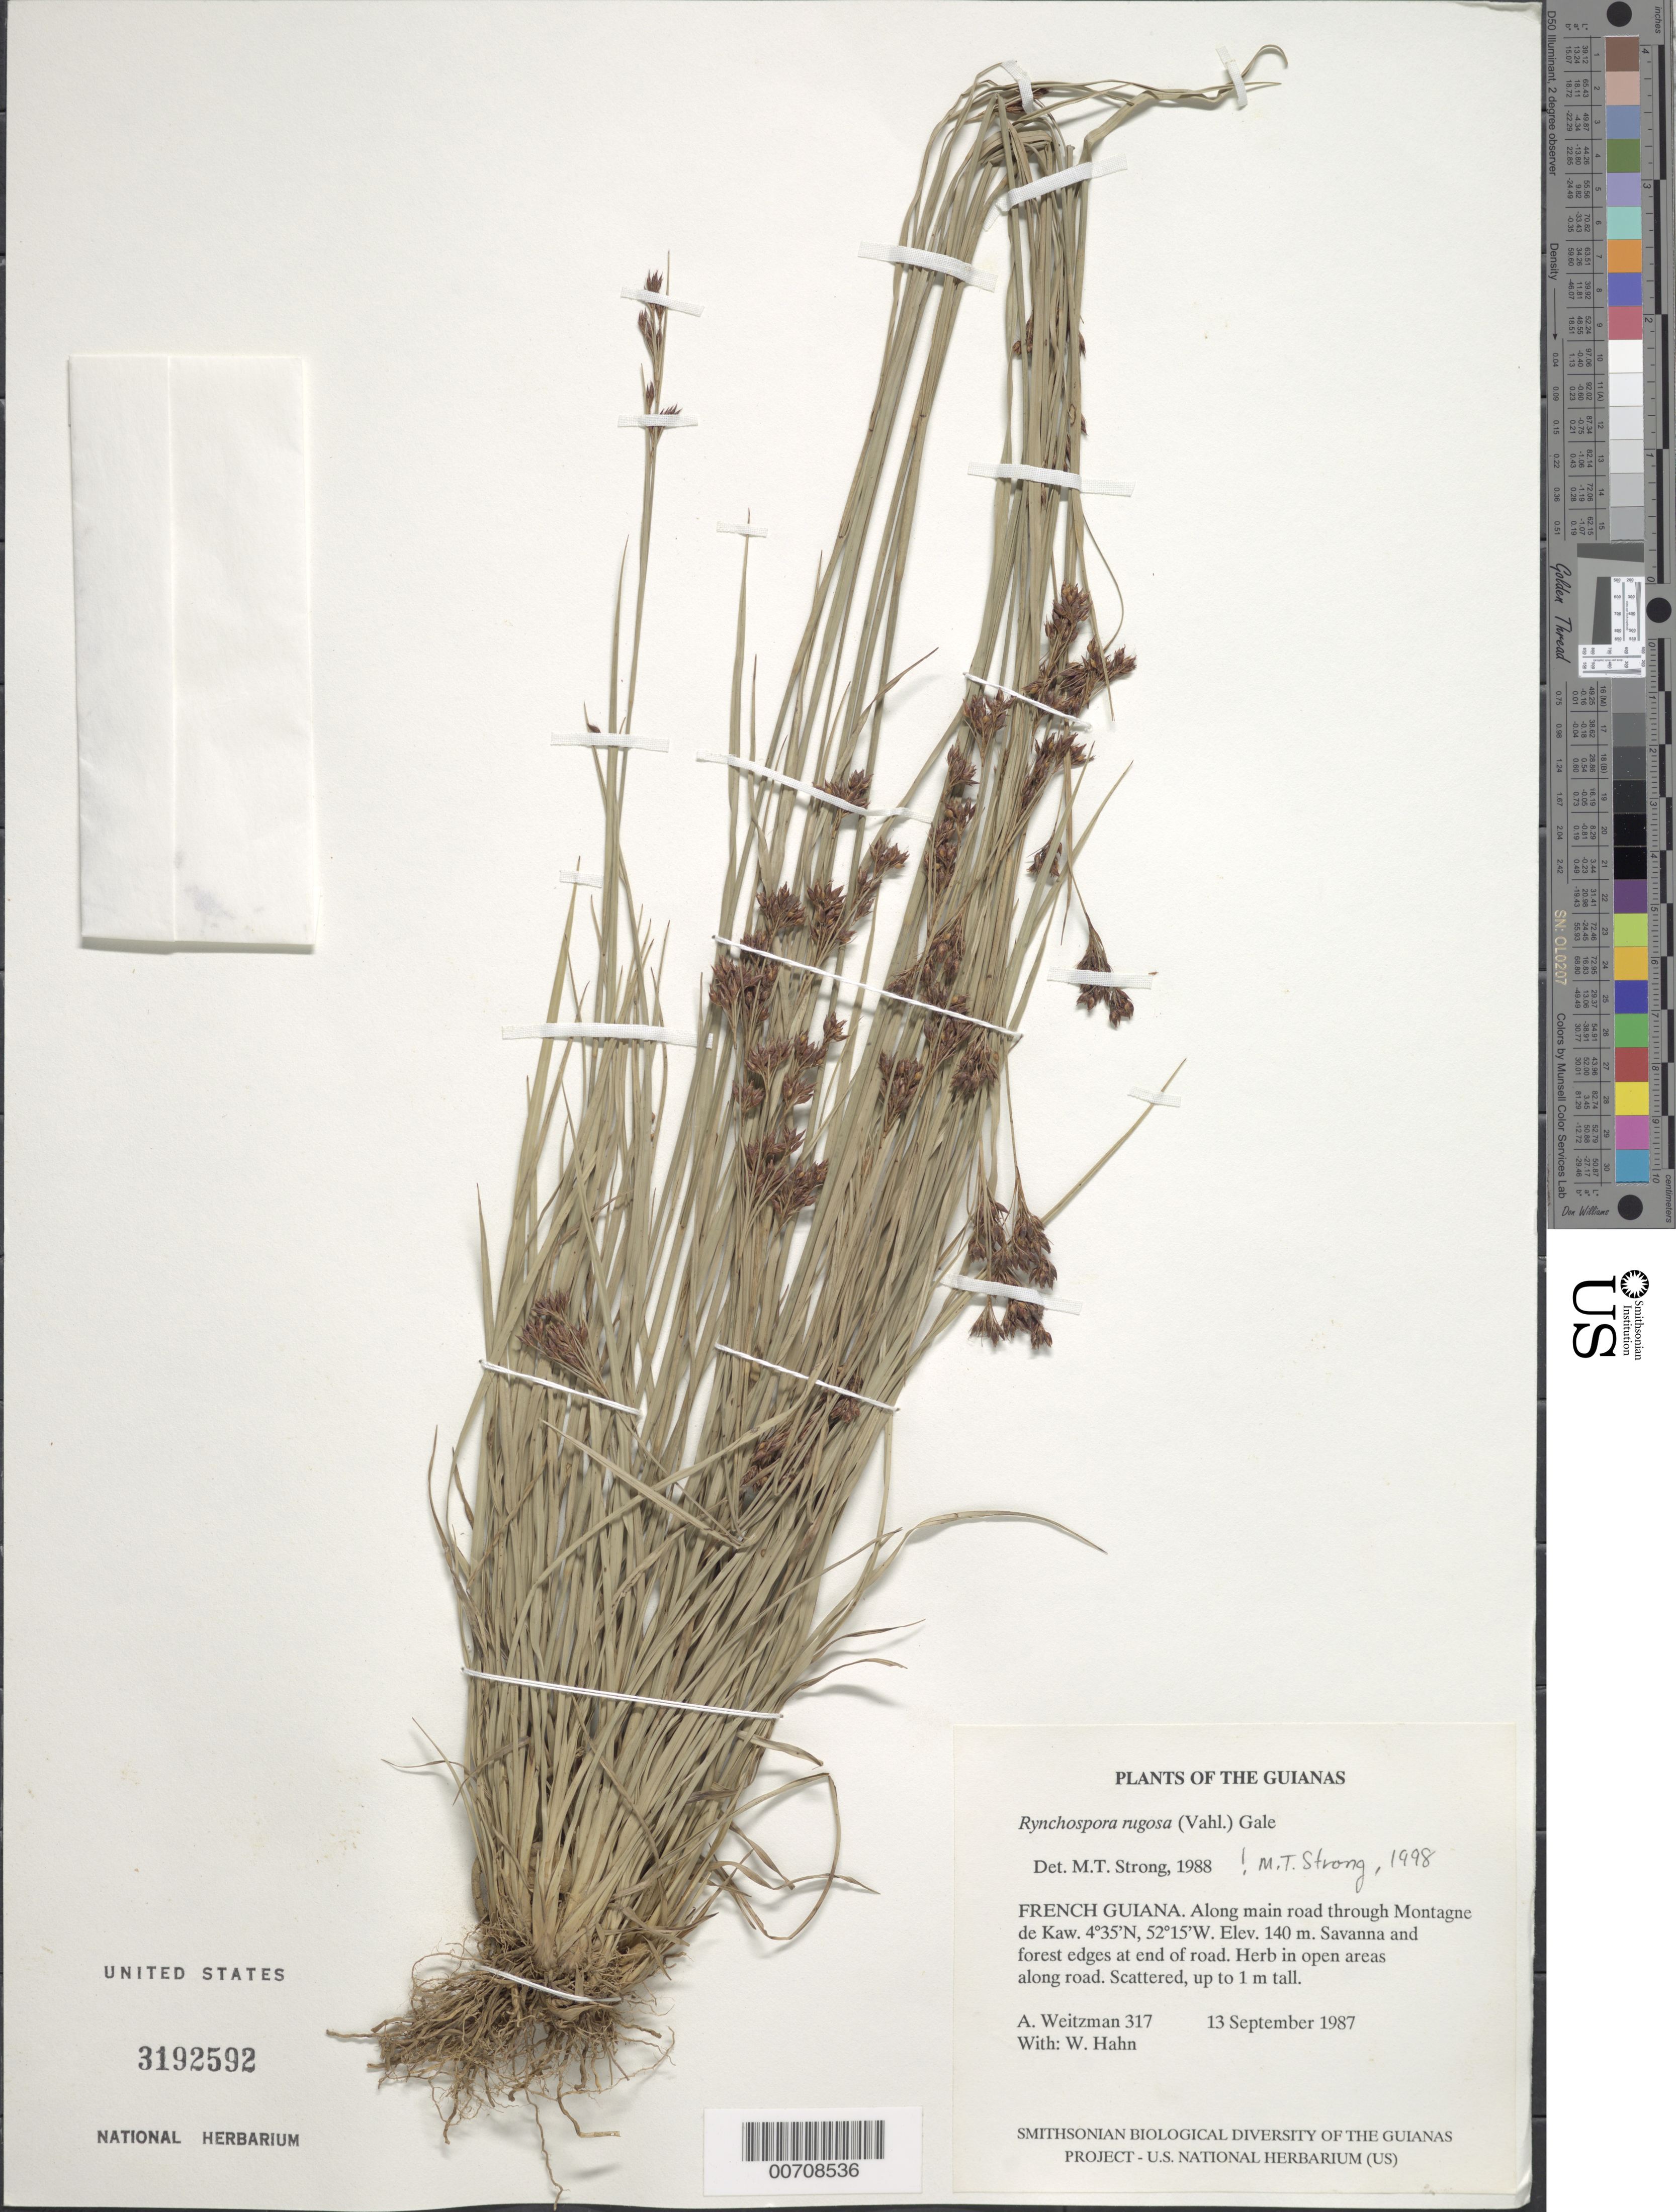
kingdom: Plantae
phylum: Tracheophyta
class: Liliopsida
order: Poales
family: Cyperaceae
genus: Rhynchospora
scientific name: Rhynchospora rugosa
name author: (Vahl) Gale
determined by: Strong, M. T., (US), Smithsonian Institution - National Museum of Natural History (UNITED STATES)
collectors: A. L. Weitzman & W. Hahn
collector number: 317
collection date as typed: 13 September 1987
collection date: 1987-09-13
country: French Guiana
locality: Along main road through Montagnes de Kaw. At end of road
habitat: Savanna and forest edges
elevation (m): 140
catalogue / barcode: US 3192592